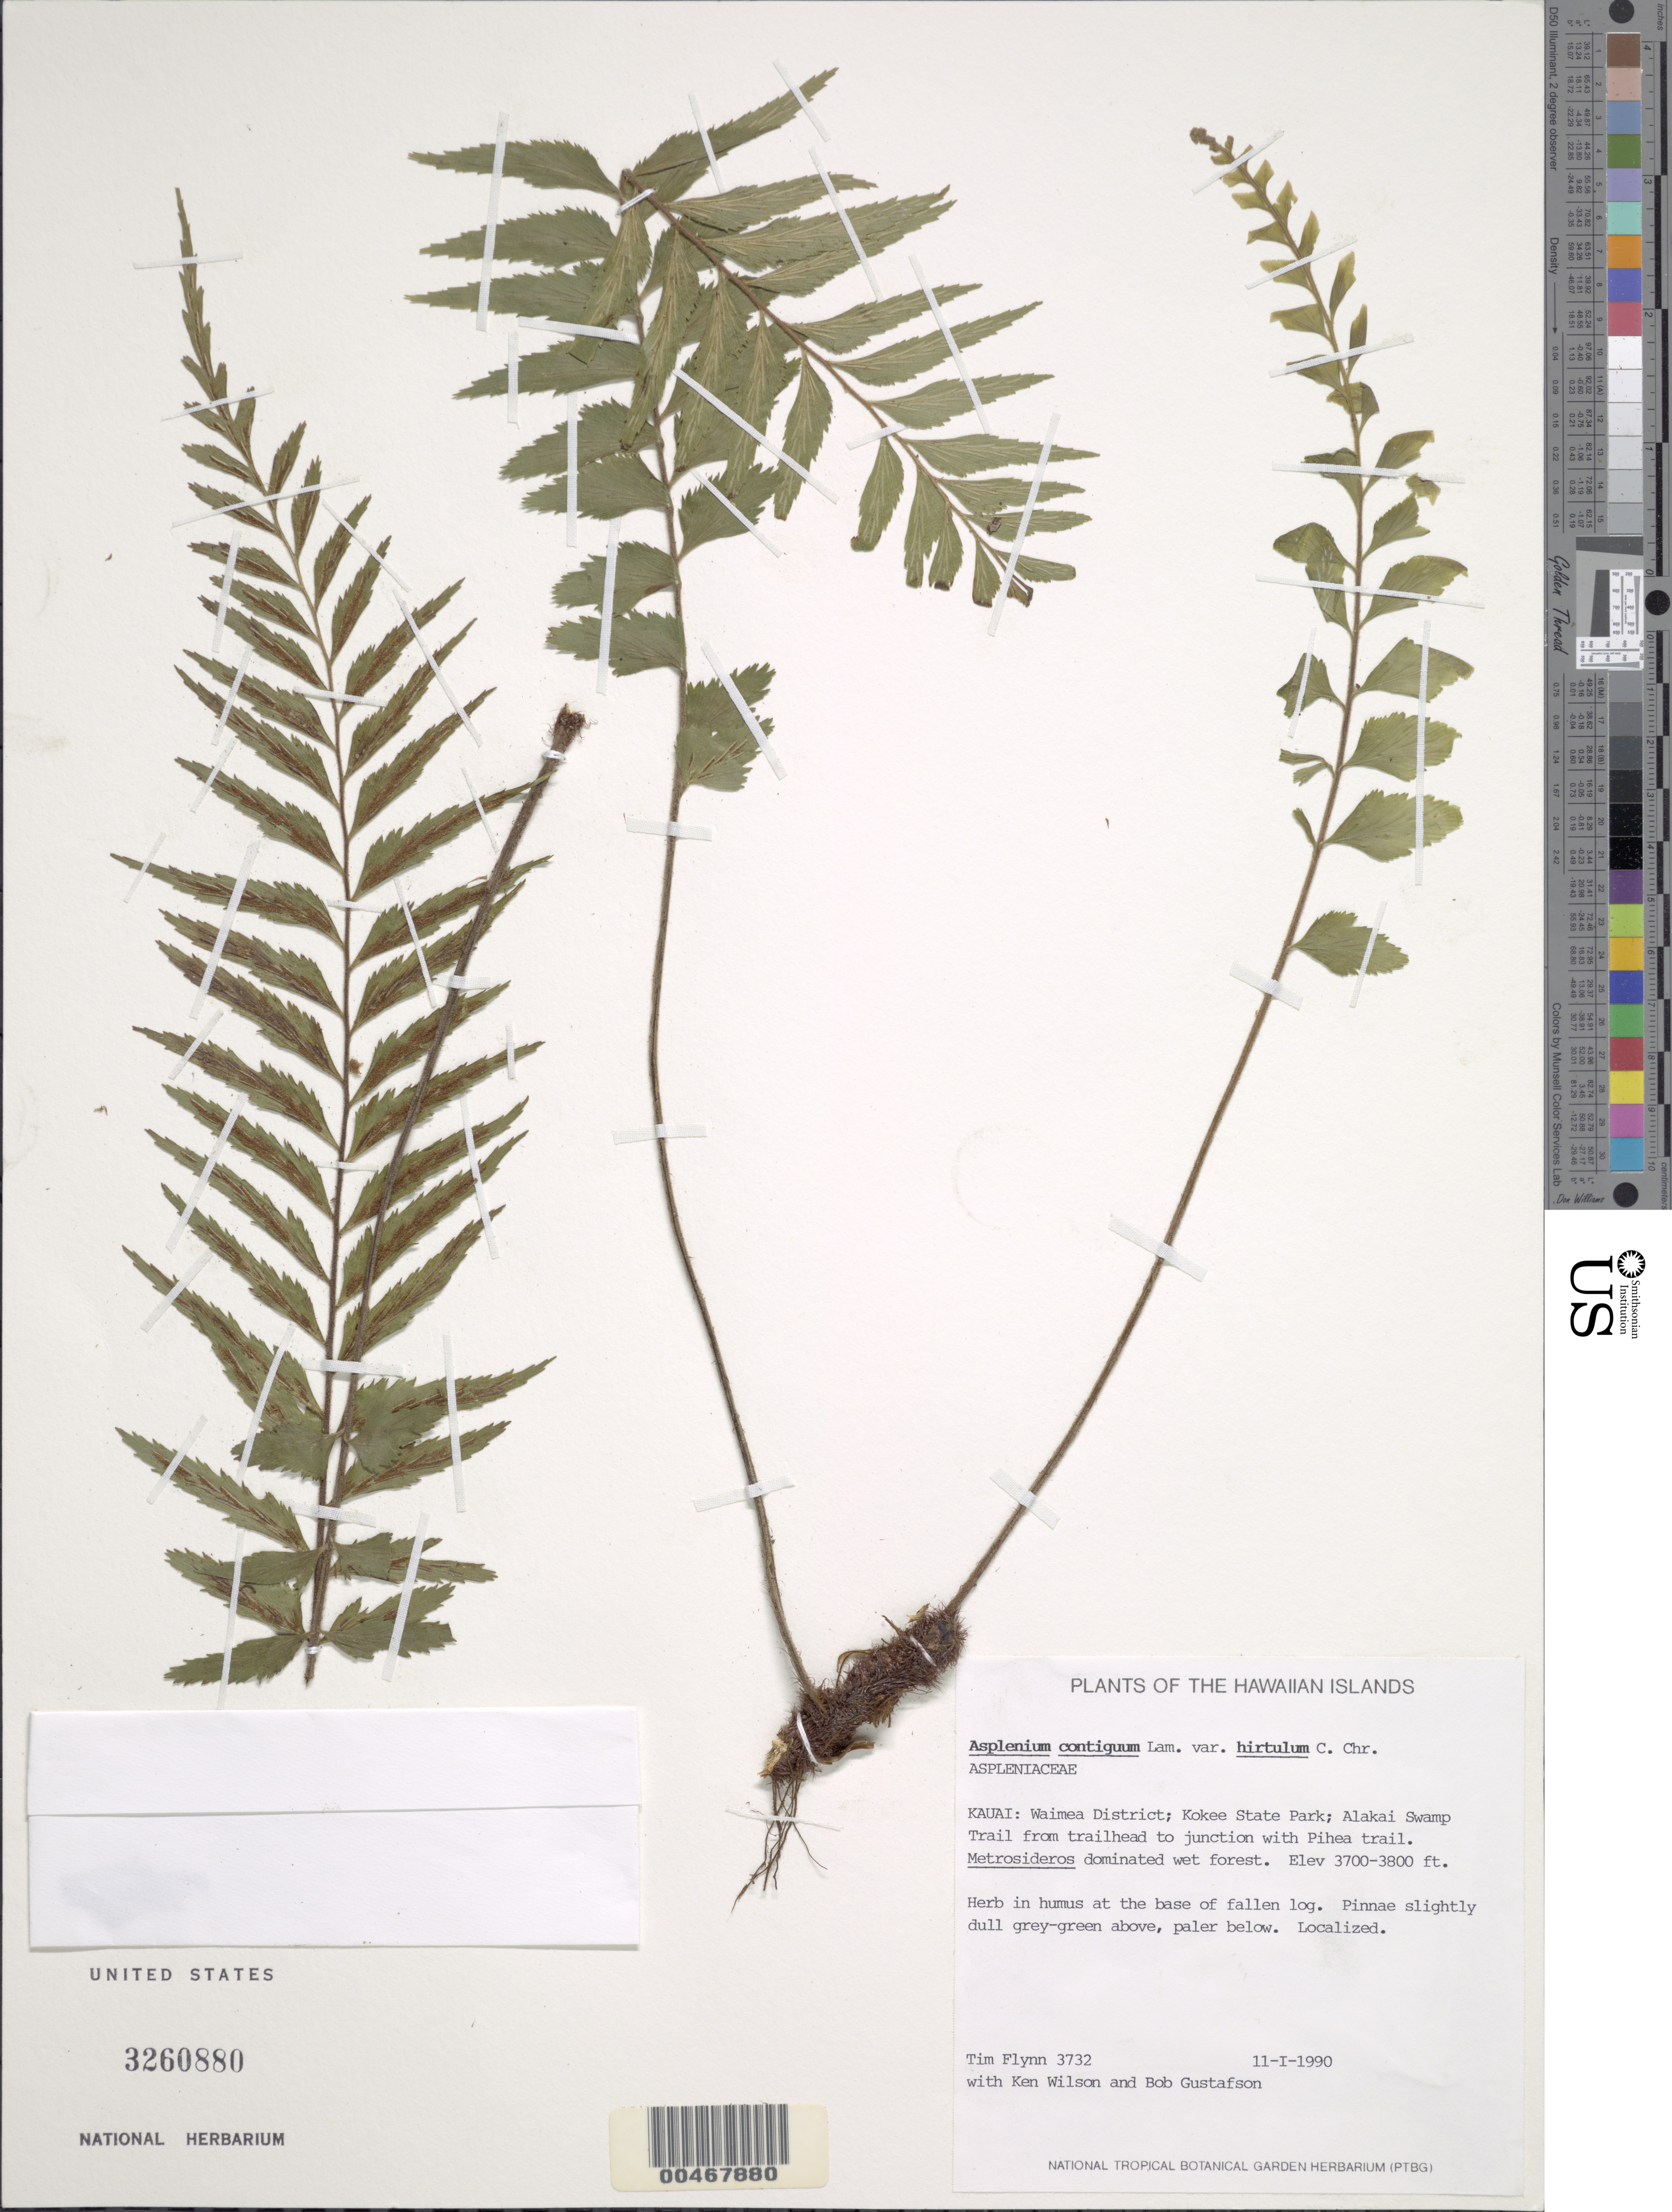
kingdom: Plantae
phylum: Tracheophyta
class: Polypodiopsida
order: Polypodiales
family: Aspleniaceae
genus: Asplenium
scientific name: Asplenium contiguum var. hirtulum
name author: C. Chr.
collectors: T. W. Flynn, K. Wilson & B. Gustafson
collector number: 3732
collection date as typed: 11 Jan 1990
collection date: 1990-01-11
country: United States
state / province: Hawaii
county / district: Kauai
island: Kaua'i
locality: Waimea Dist., Kokee State Park, Alakai Swamp Trail from trailhead to junct. with Pihea trail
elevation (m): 1128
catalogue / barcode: US 3260880